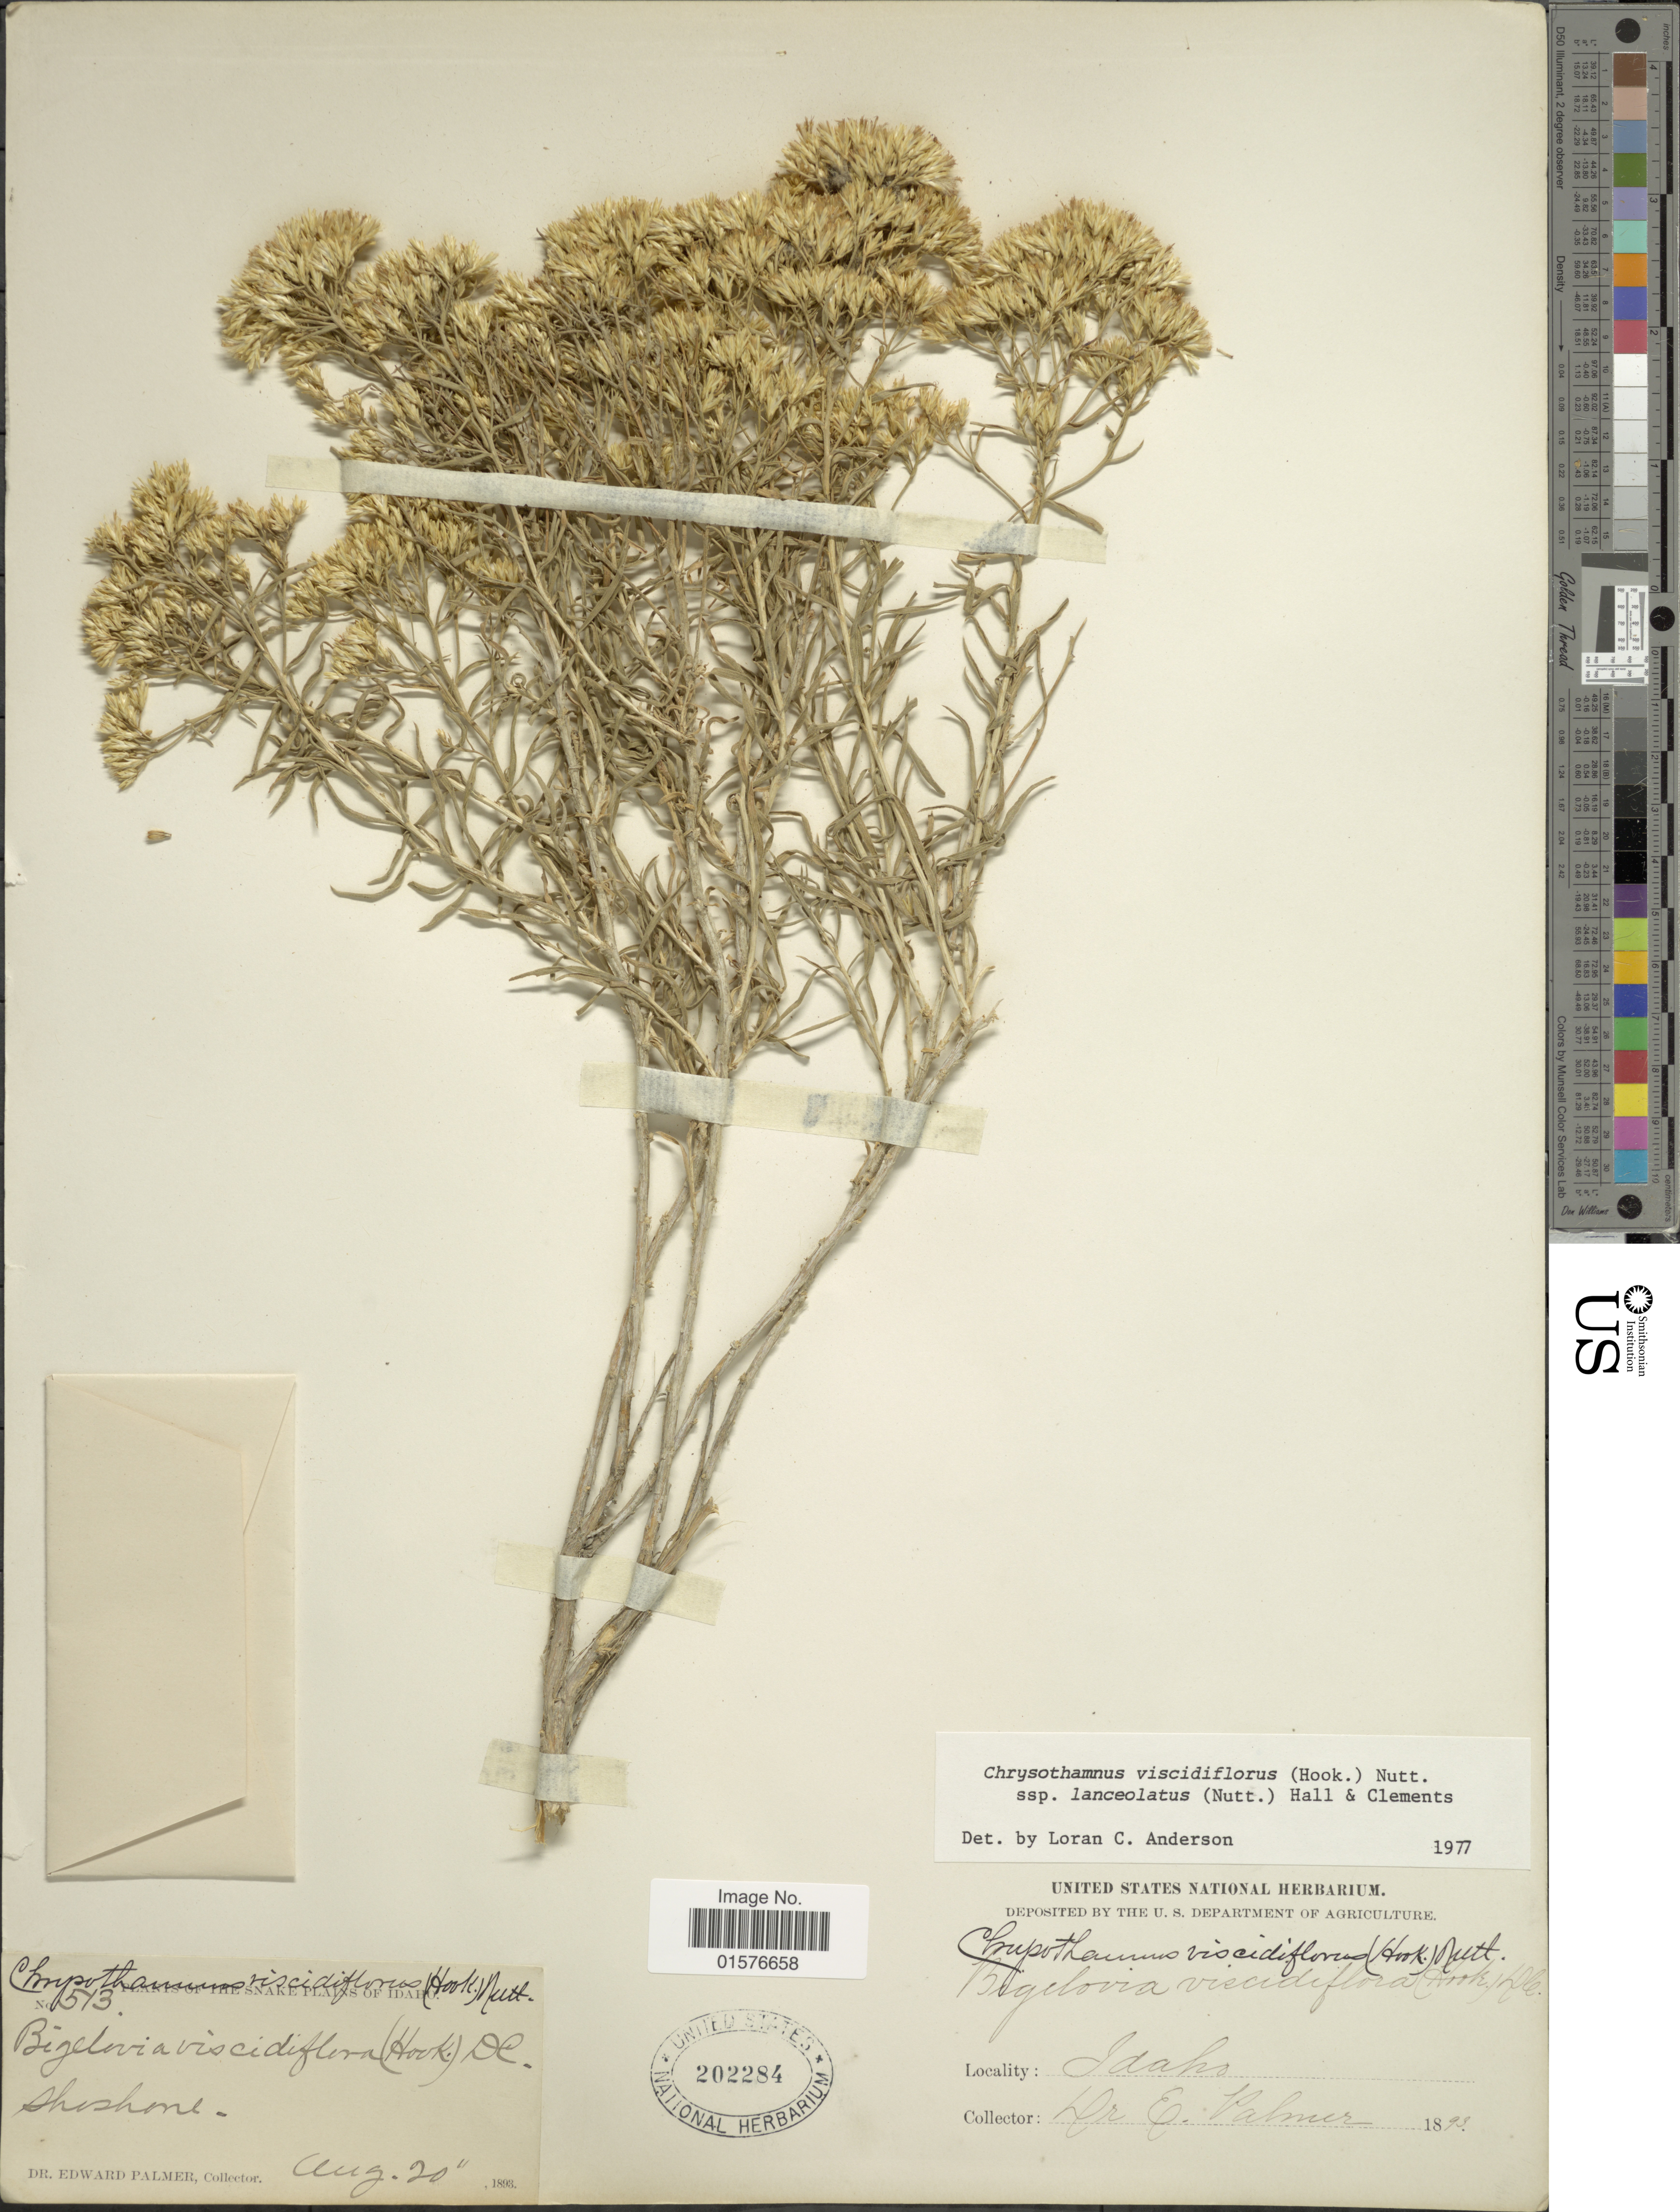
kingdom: Plantae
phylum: Tracheophyta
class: Magnoliopsida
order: Asterales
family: Asteraceae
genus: Chrysothamnus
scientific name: Chrysothamnus viscidiflorus subsp. lanceolatus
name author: (Nutt.) H.M. Hall & Clem.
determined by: Urbatsch, Lowell E., Curator (LSU), Louisiana State University (UNITED STATES)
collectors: E. Palmer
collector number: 573*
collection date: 1893-08-20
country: United States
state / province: Idaho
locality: Shoshone.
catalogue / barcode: US 202284